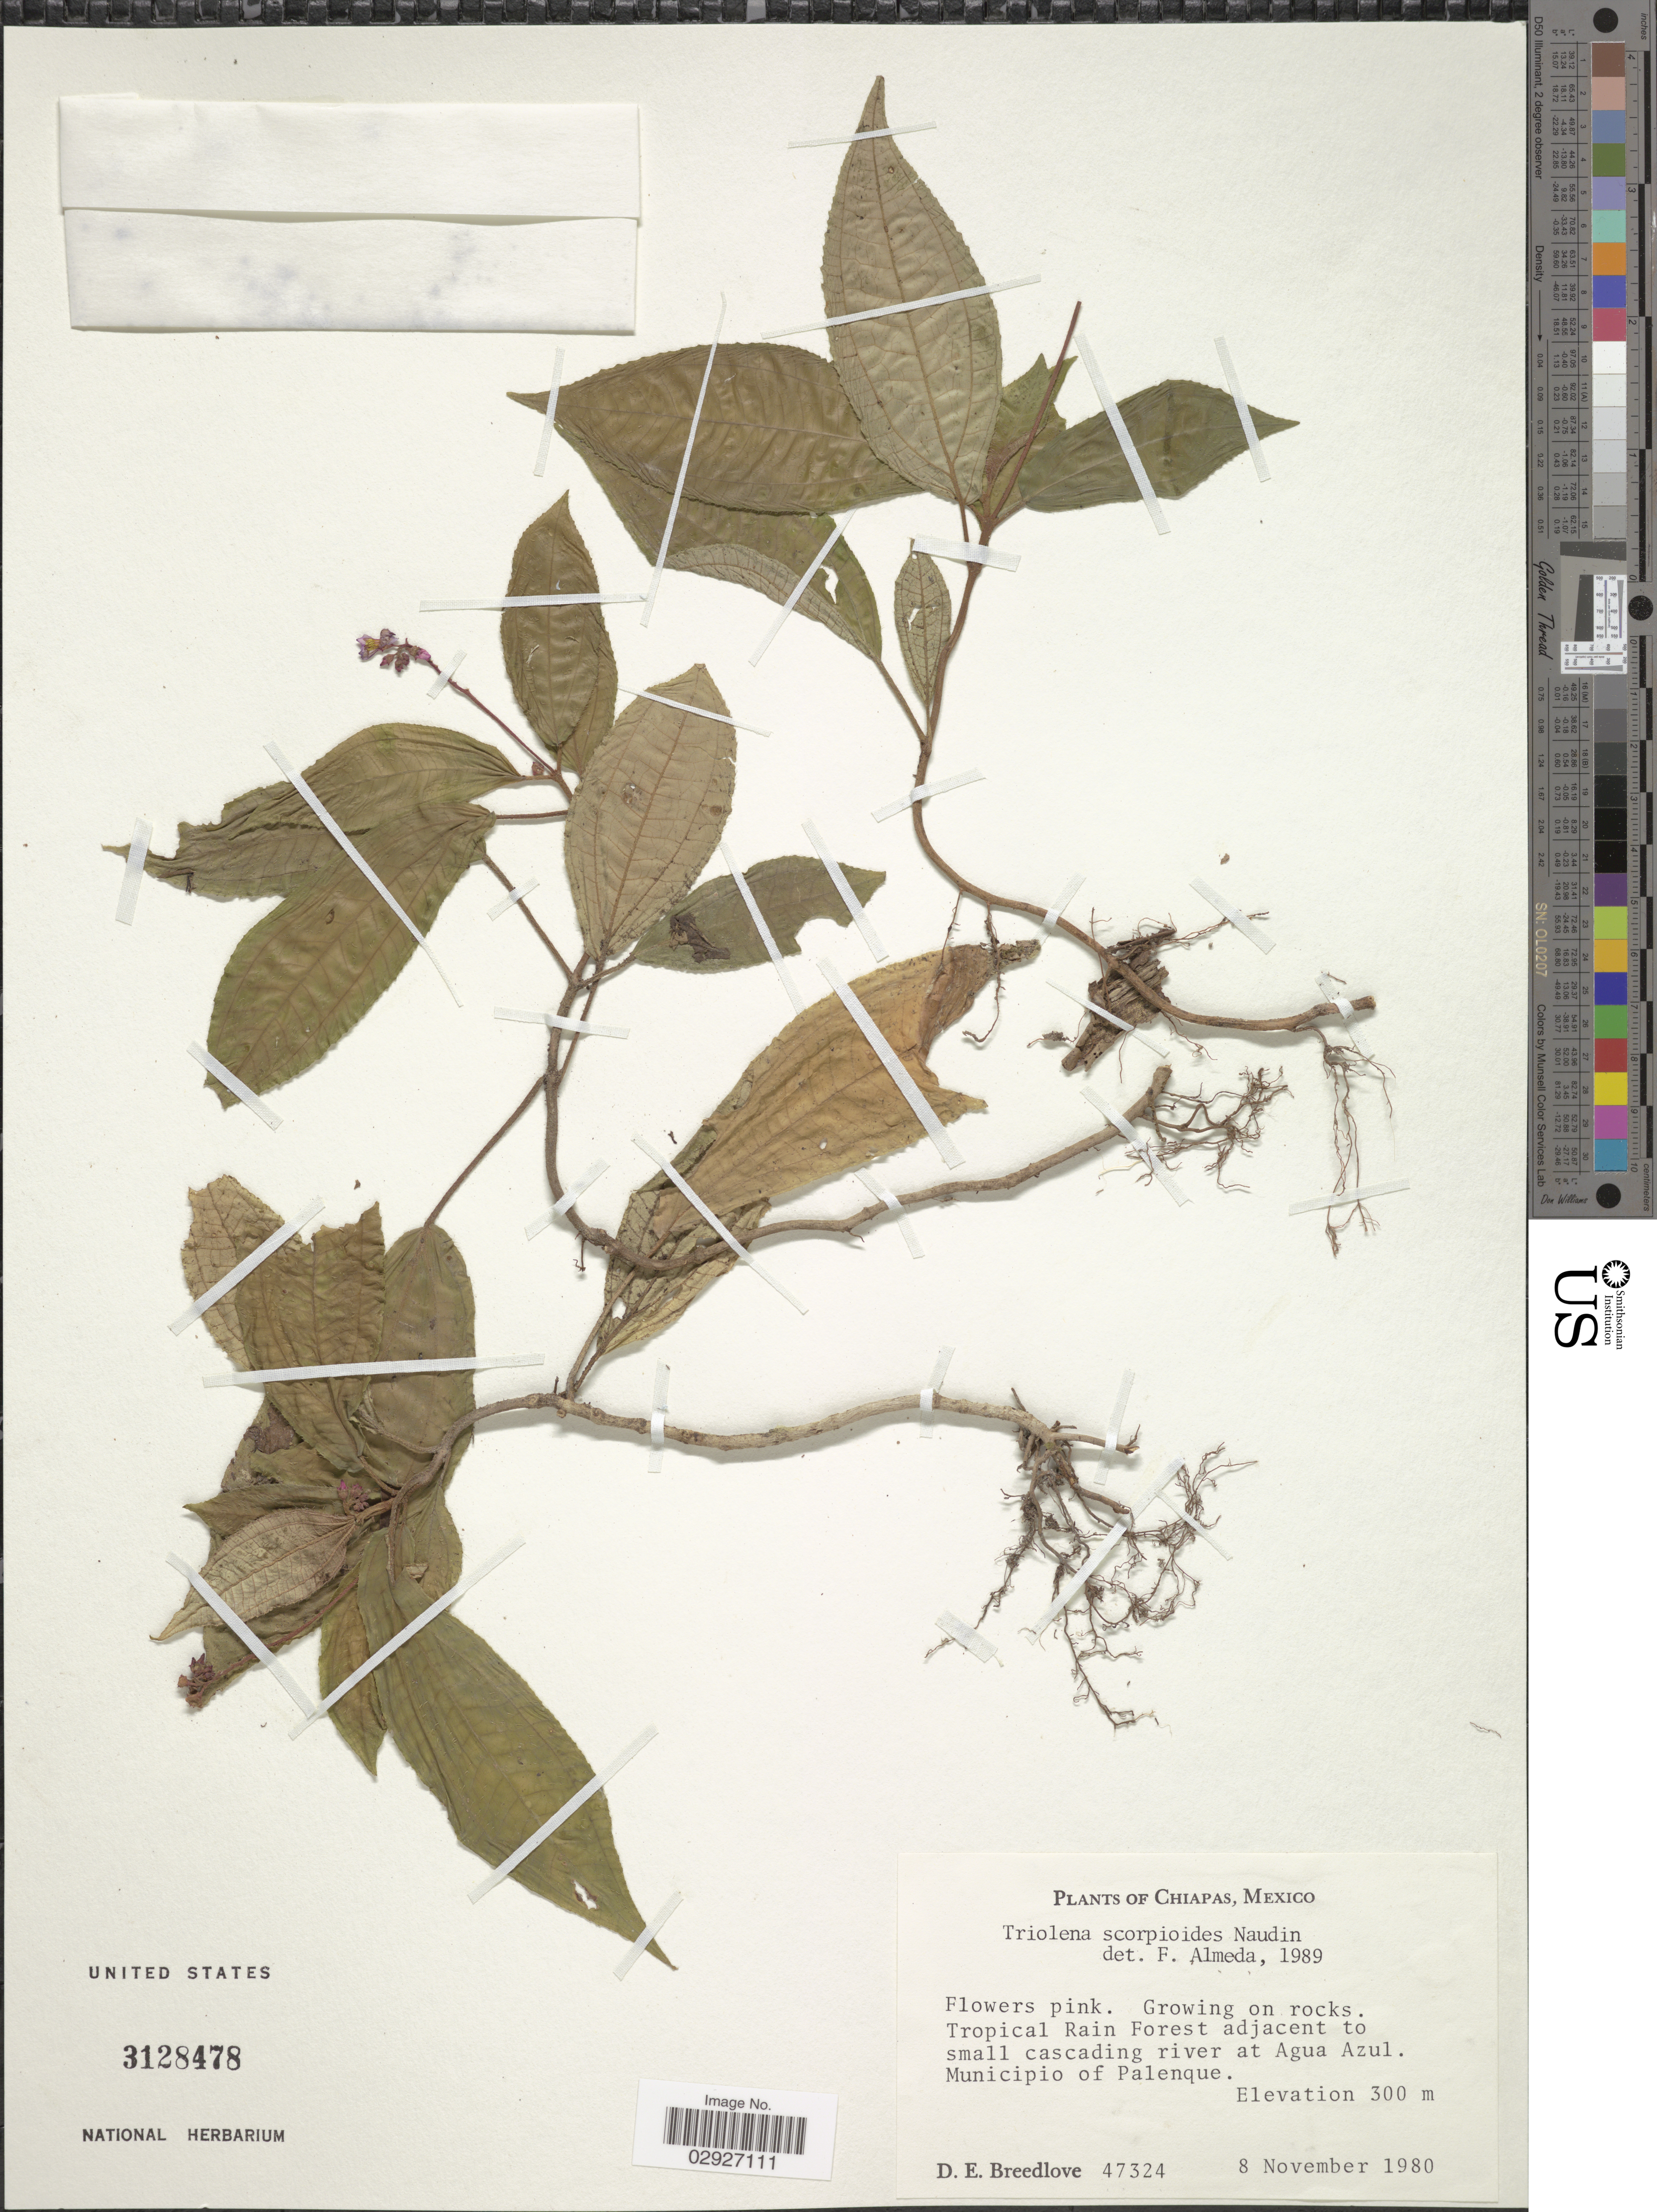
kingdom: Plantae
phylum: Tracheophyta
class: Magnoliopsida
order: Myrtales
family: Melastomataceae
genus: Triolena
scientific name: Triolena scorpioides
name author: Naudin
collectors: D. E. Breedlove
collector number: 47324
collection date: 1980-11-08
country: Mexico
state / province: Chiapas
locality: Tropical Rain Forest adjacent to small cascading river at Agua Azul, Municipio of Palenque.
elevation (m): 300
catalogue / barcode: US 3128478